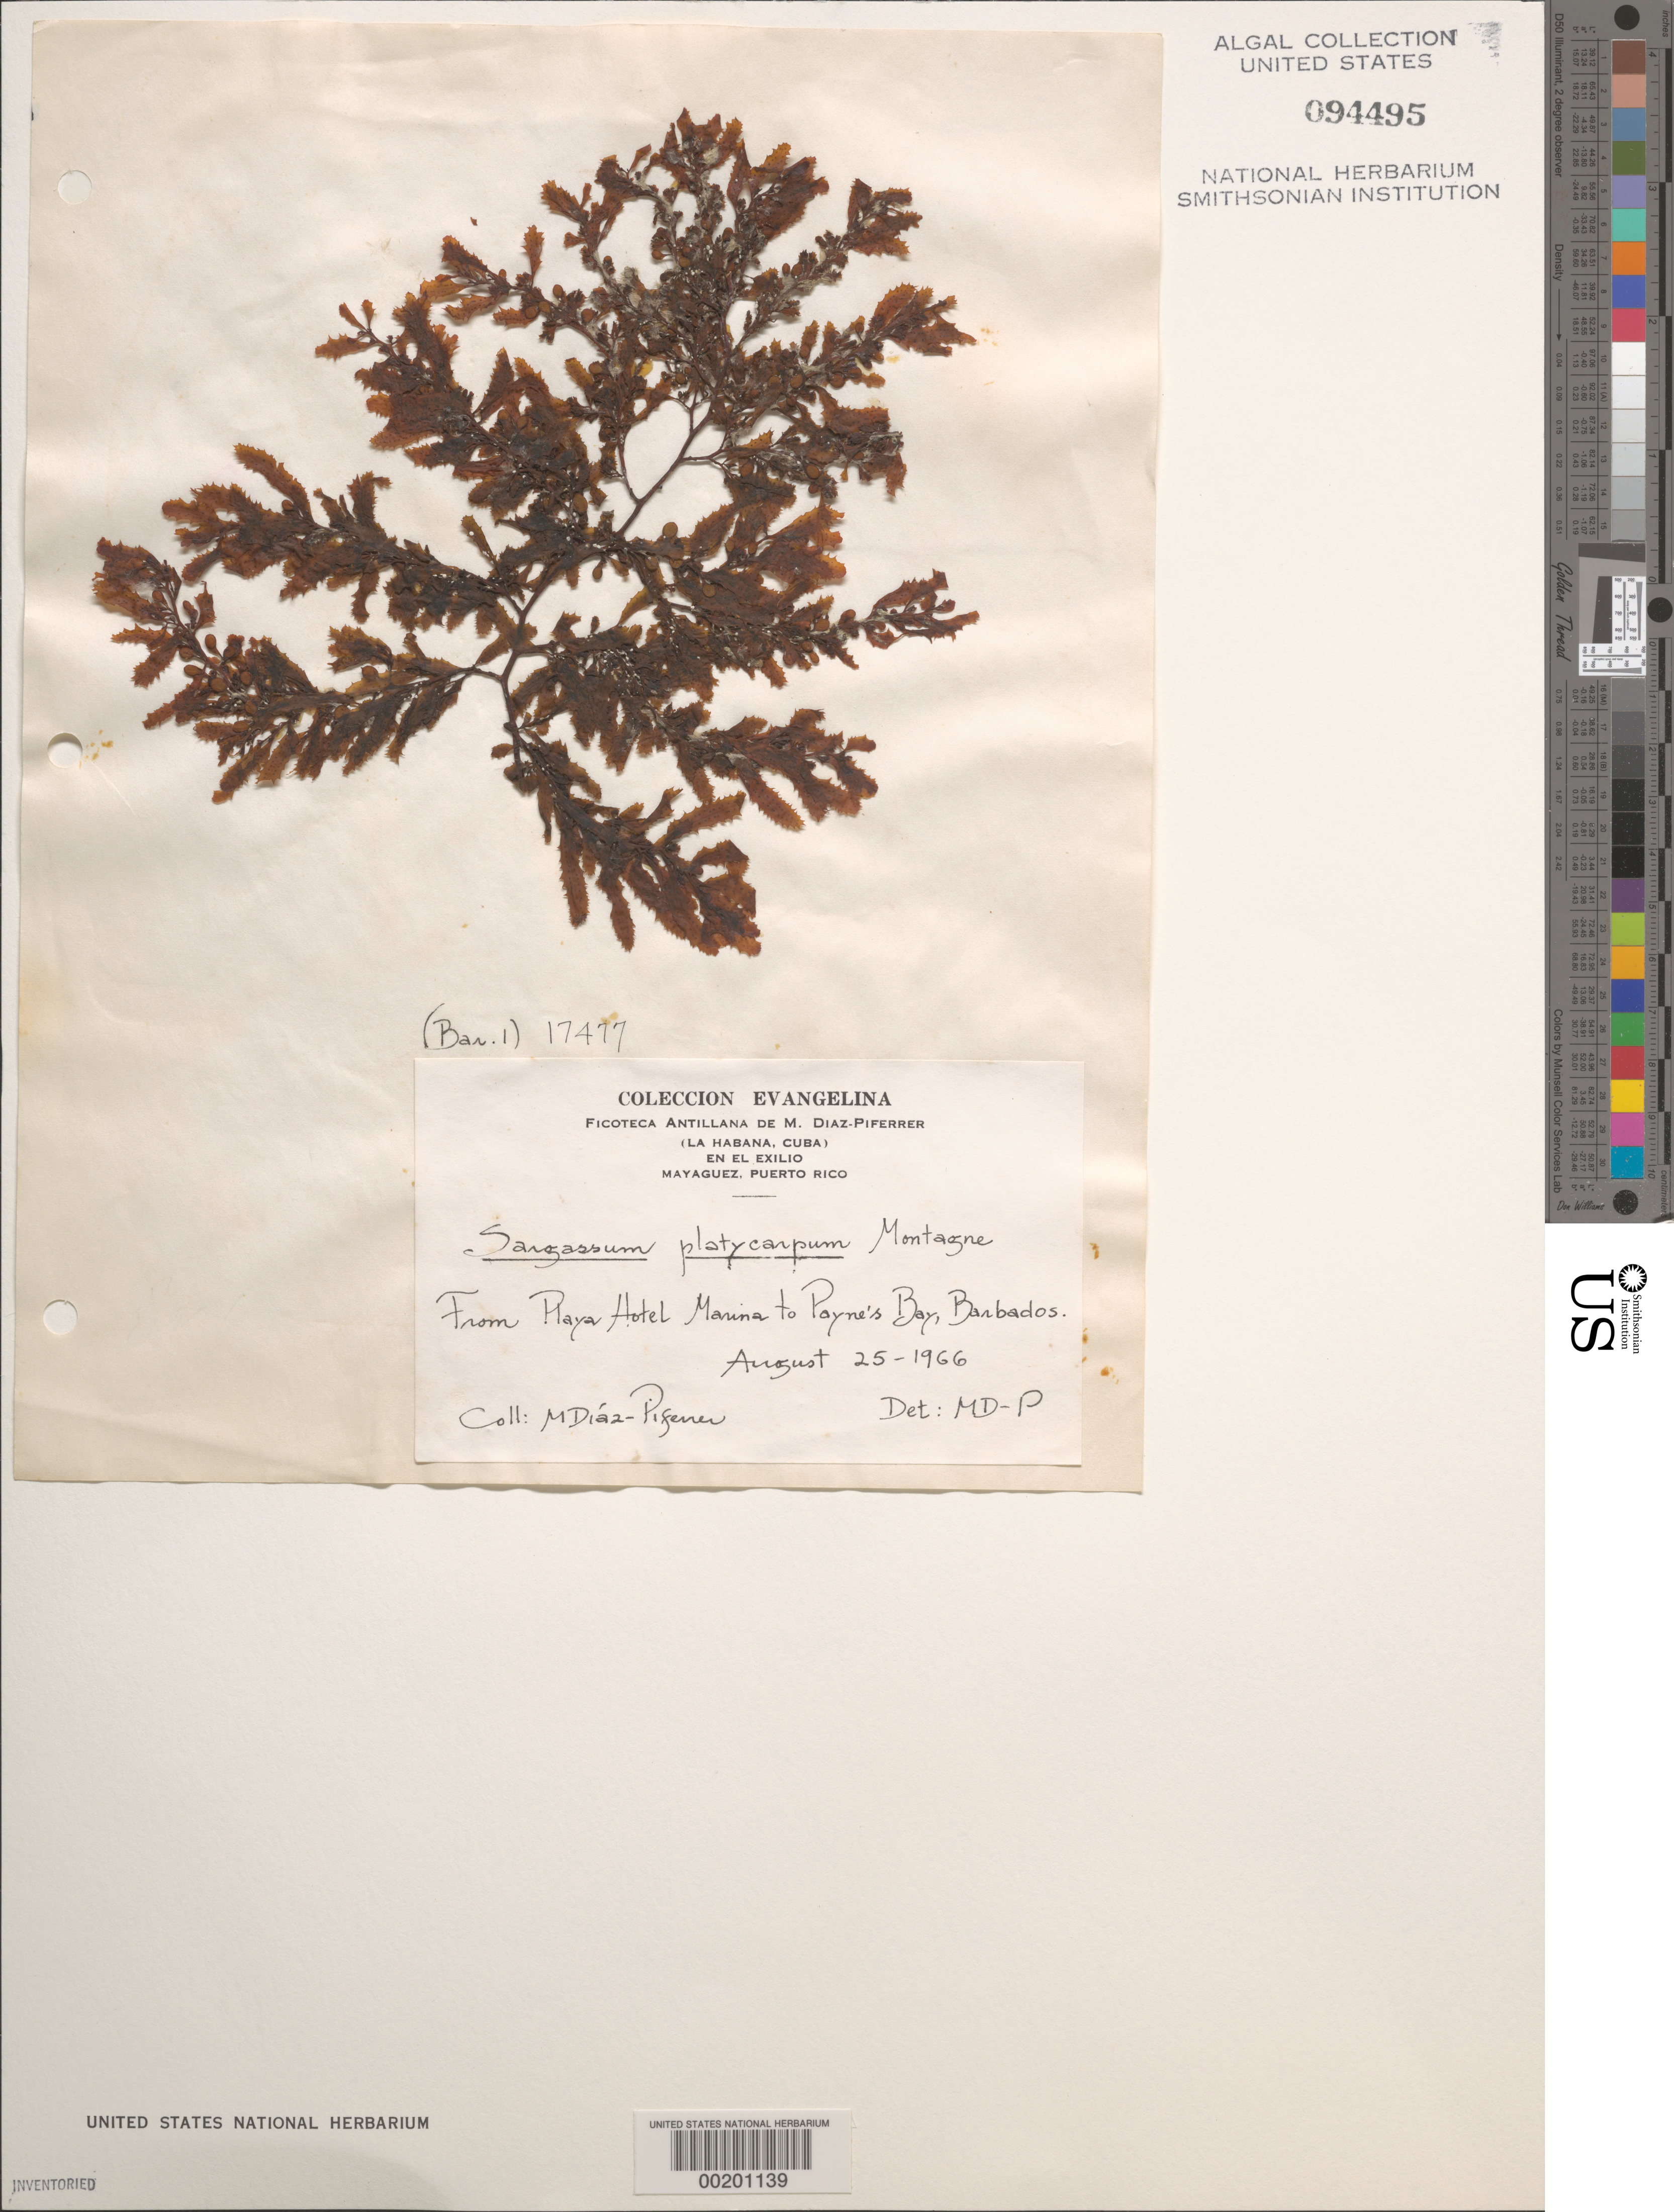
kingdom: Chromista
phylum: Ochrophyta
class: Phaeophyceae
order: Fucales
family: Sargassaceae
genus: Sargassum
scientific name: Sargassum platycarpum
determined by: Diaz-Piferrer, M.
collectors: M. Diaz-Piferrer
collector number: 17477 & BAR. 1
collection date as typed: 25 Aug 1966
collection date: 1966-08-25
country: Barbados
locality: From Hotel Marina Beach to Payne's Bay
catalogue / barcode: US 94495